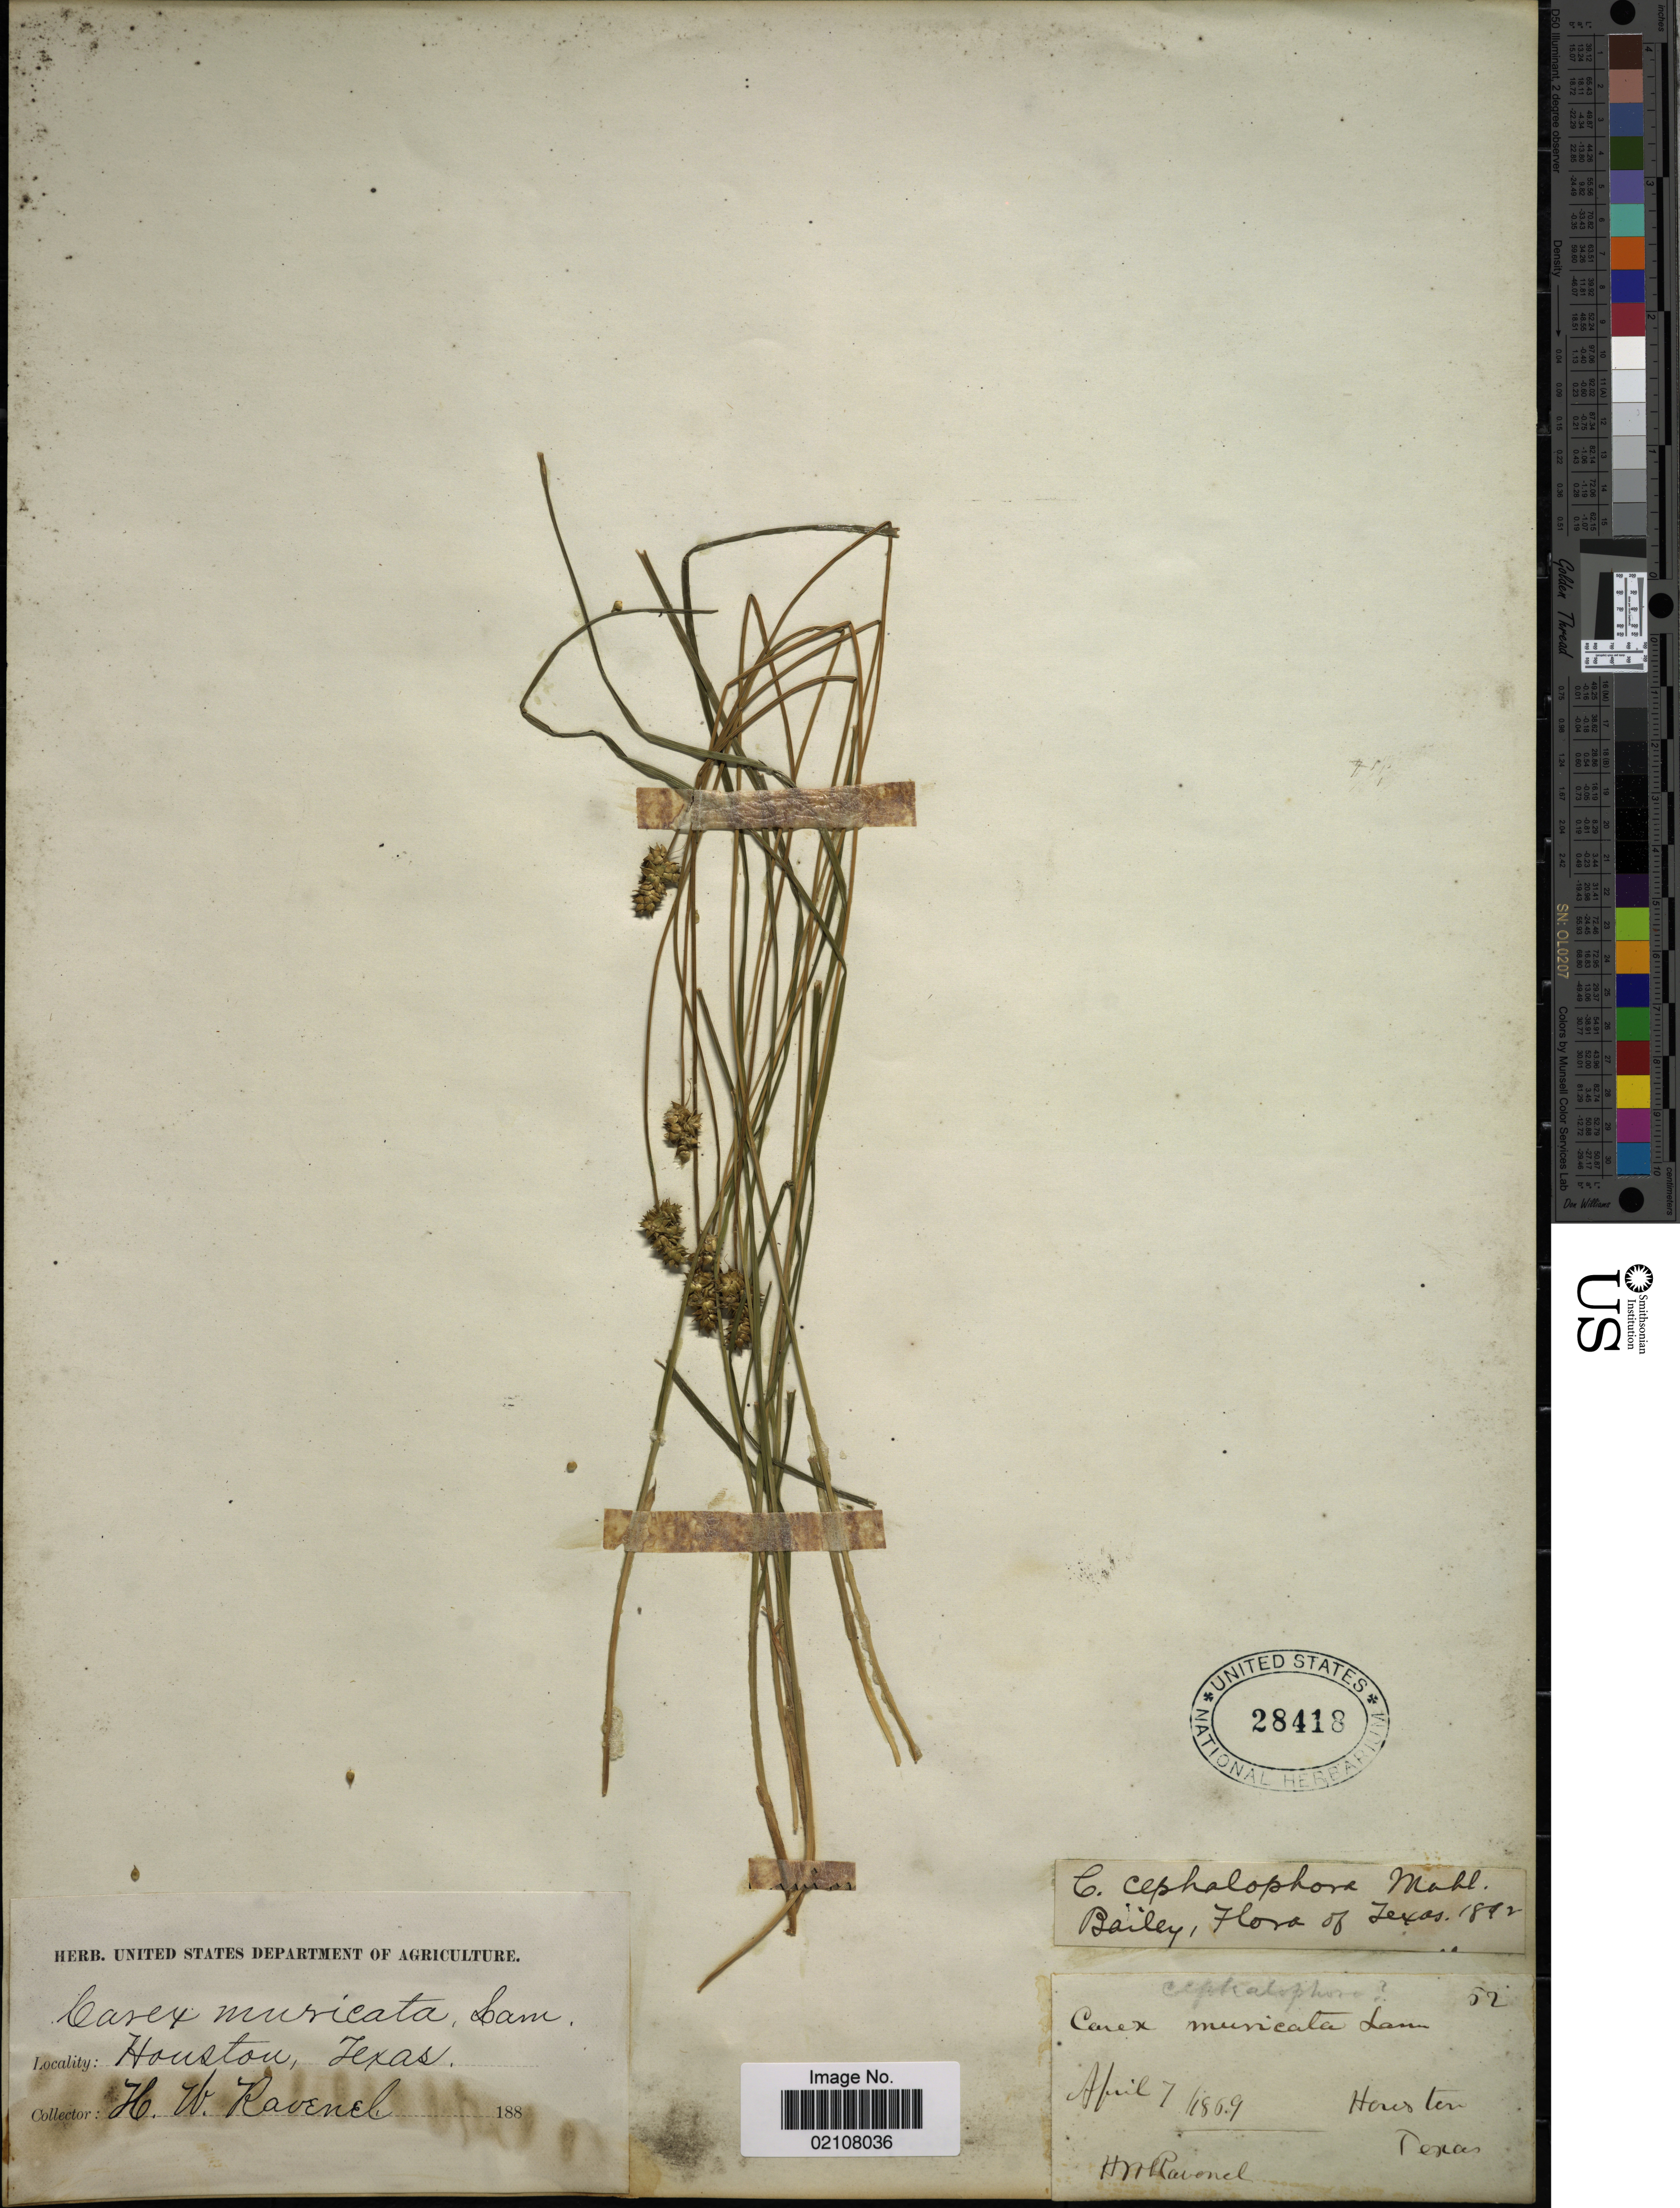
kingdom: Plantae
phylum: Tracheophyta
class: Liliopsida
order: Poales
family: Cyperaceae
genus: Carex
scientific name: Carex cephalophora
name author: Muhl. ex Willd.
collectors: H. Ravenel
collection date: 1869-04-07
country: United States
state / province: Texas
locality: Houston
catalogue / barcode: US 28418